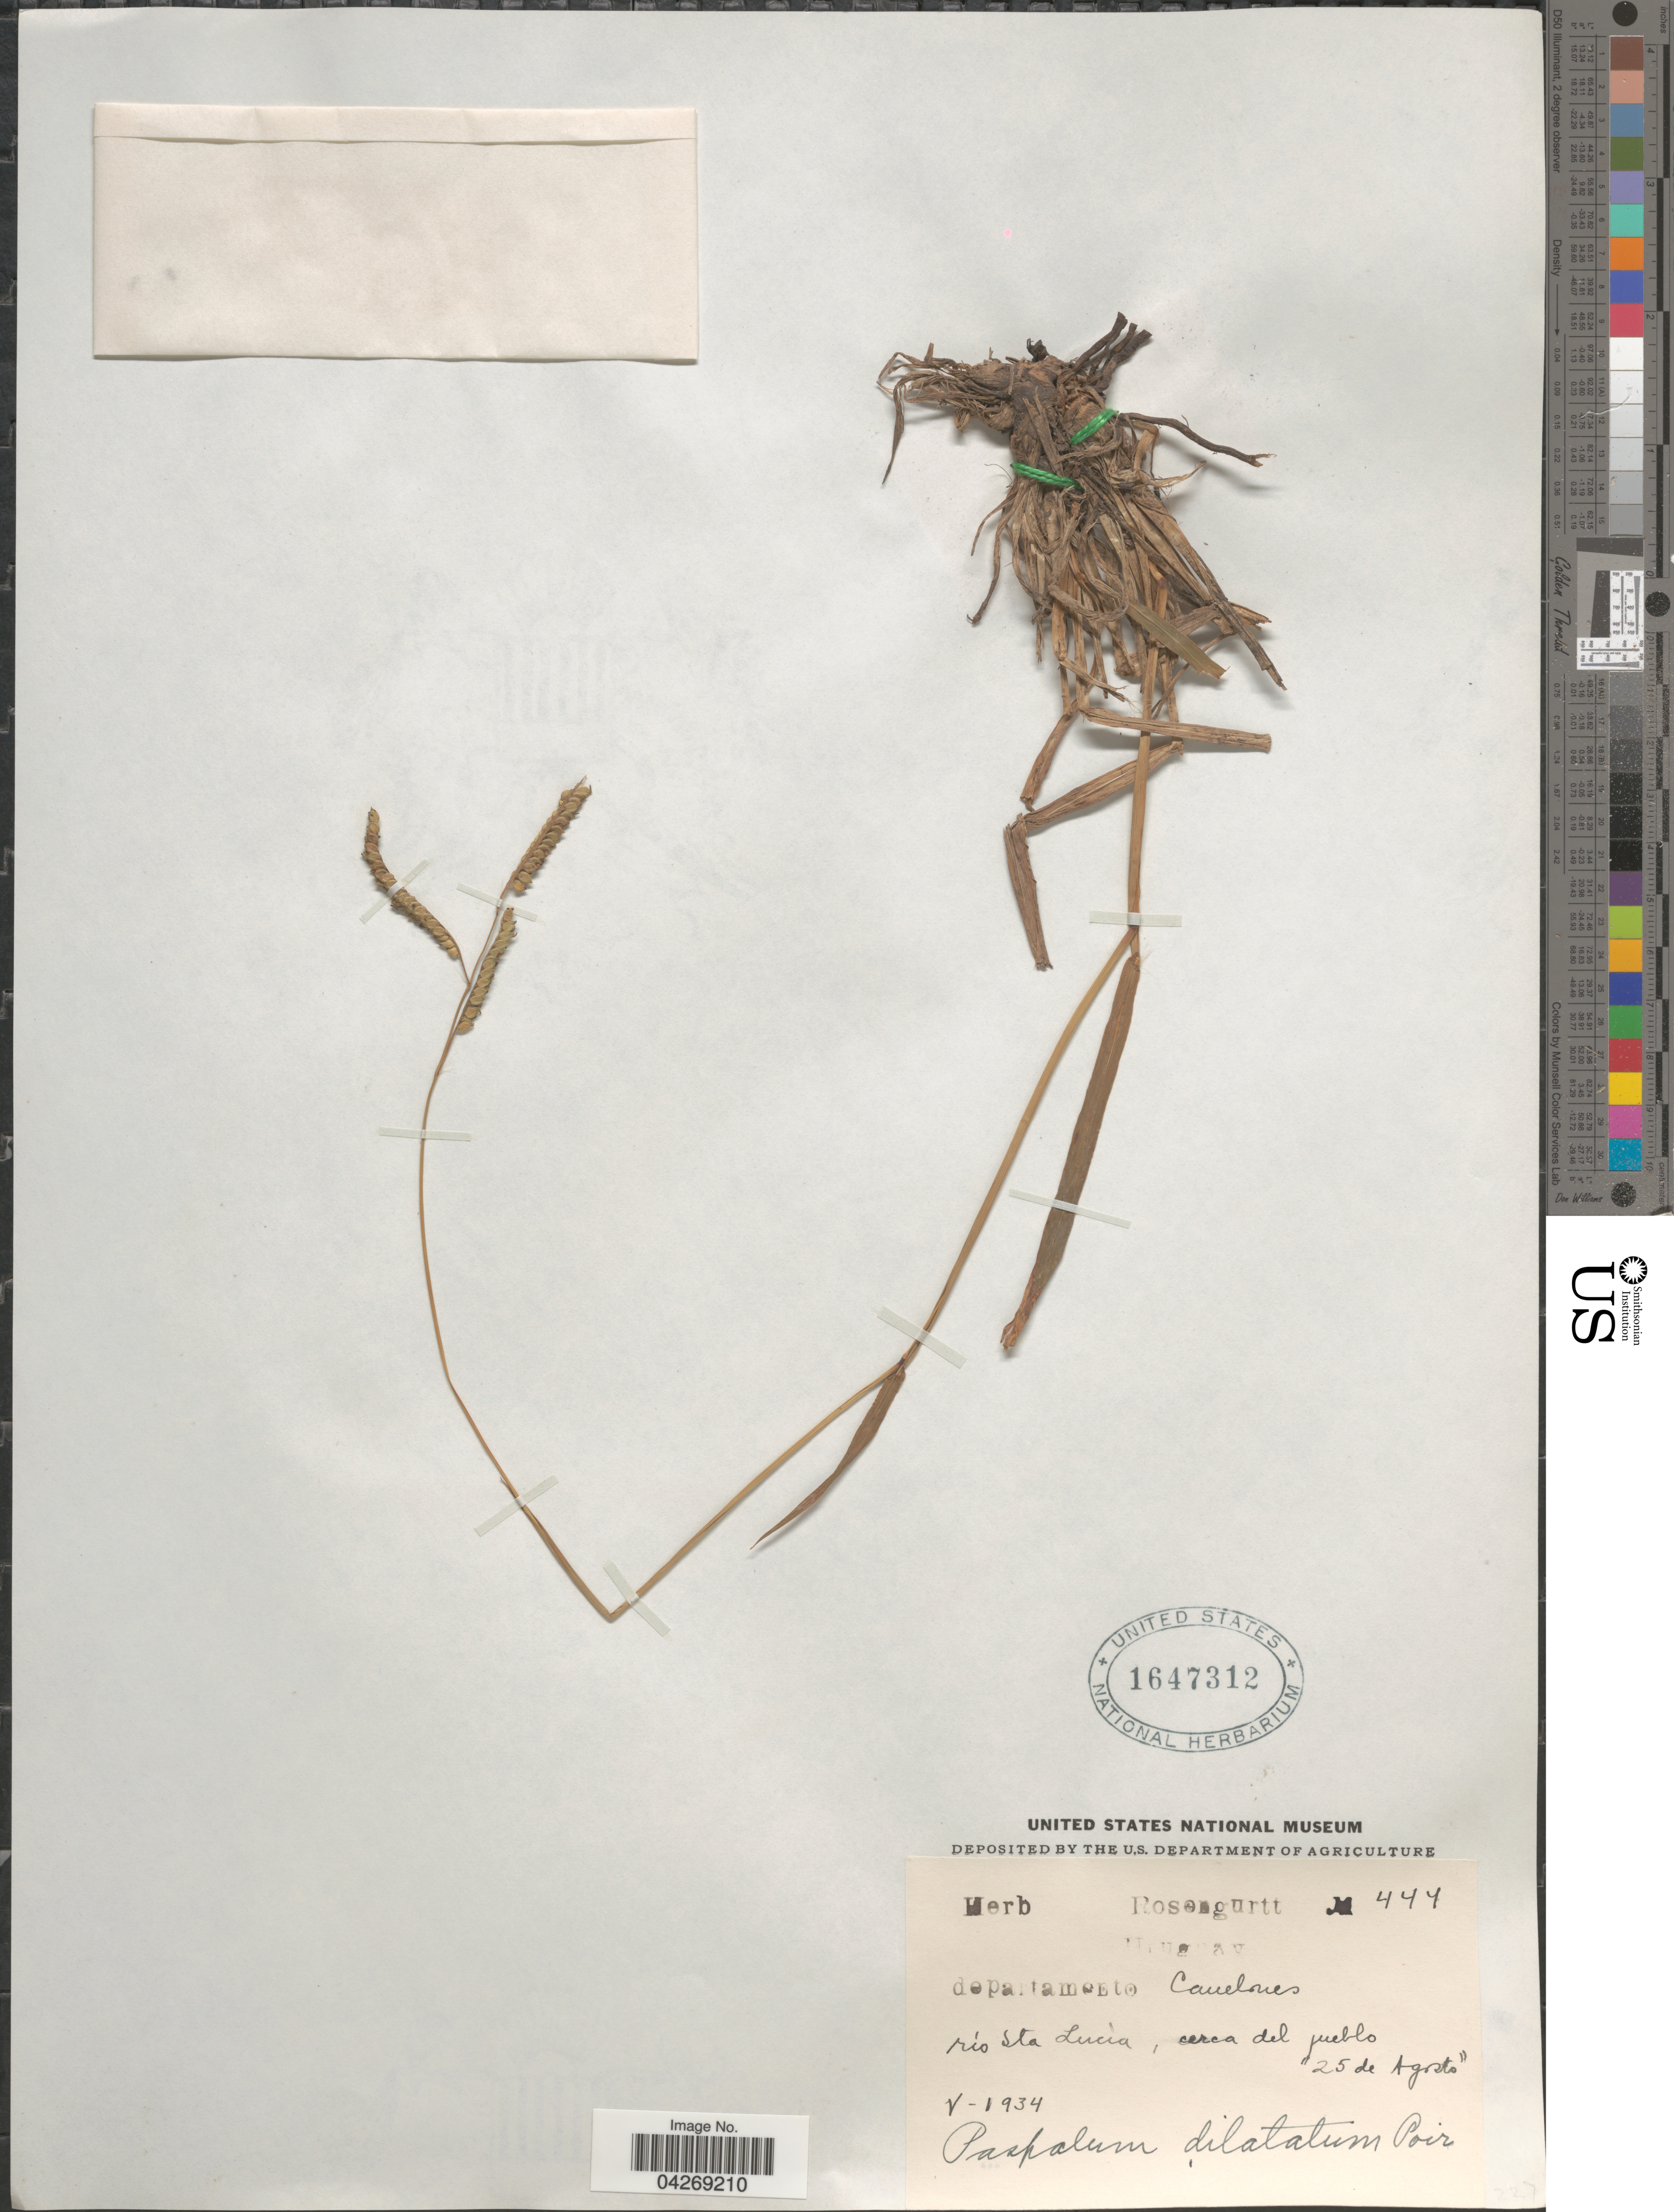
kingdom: Plantae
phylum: Tracheophyta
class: Liliopsida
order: Poales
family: Poaceae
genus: Paspalum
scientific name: Paspalum dilatatum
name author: Poir.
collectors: ex herb. Rosengurtt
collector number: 444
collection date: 1934-05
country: Uruguay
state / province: Canelones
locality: Departamento Canelones. Río Sta Lucia, cerca del pueblo "25 de Agosto".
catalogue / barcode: US 1647312